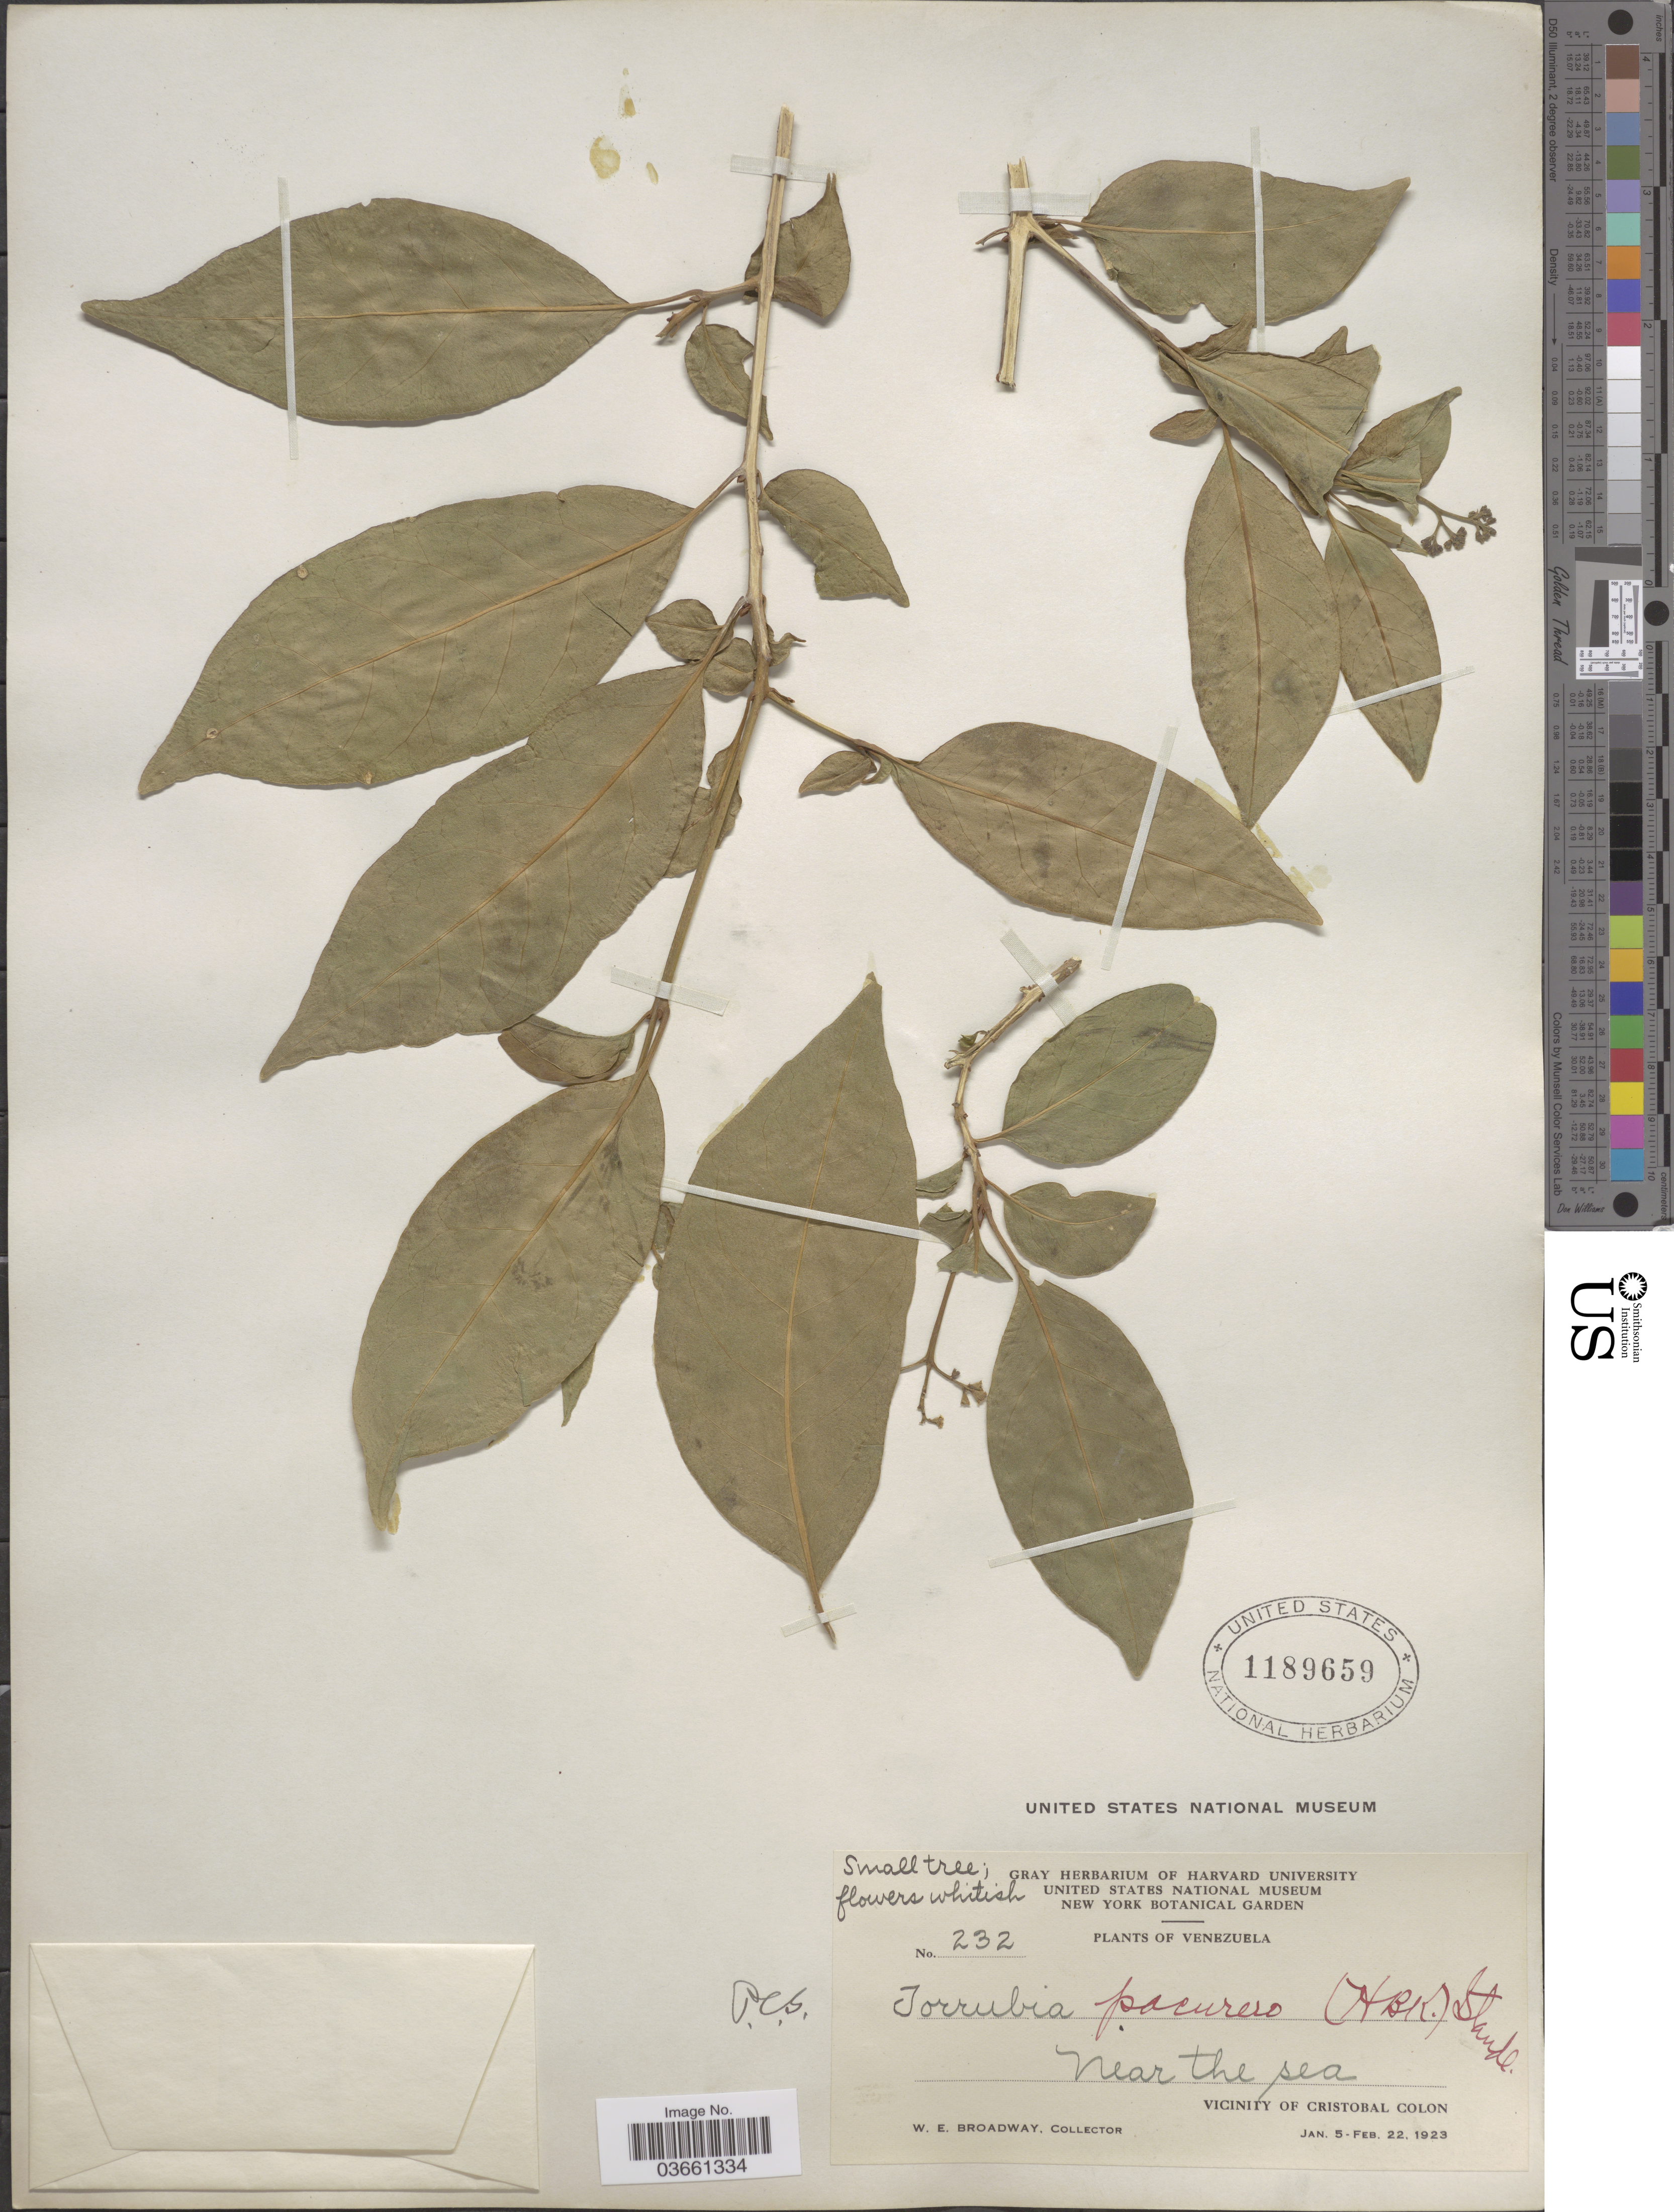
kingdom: Plantae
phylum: Tracheophyta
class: Magnoliopsida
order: Caryophyllales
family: Nyctaginaceae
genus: Guapira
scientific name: Guapira pacurero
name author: (Kunth) Little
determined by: Strong, Mark T., (BOT), Smithsonian Institution - National Museum of Natural History (UNITED STATES)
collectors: W. E. Broadway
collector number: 232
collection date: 1923-01-05/1923-02-22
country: Venezuela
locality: Near the sea. Vicinity of Cristobal Colon.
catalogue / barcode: US 1189659